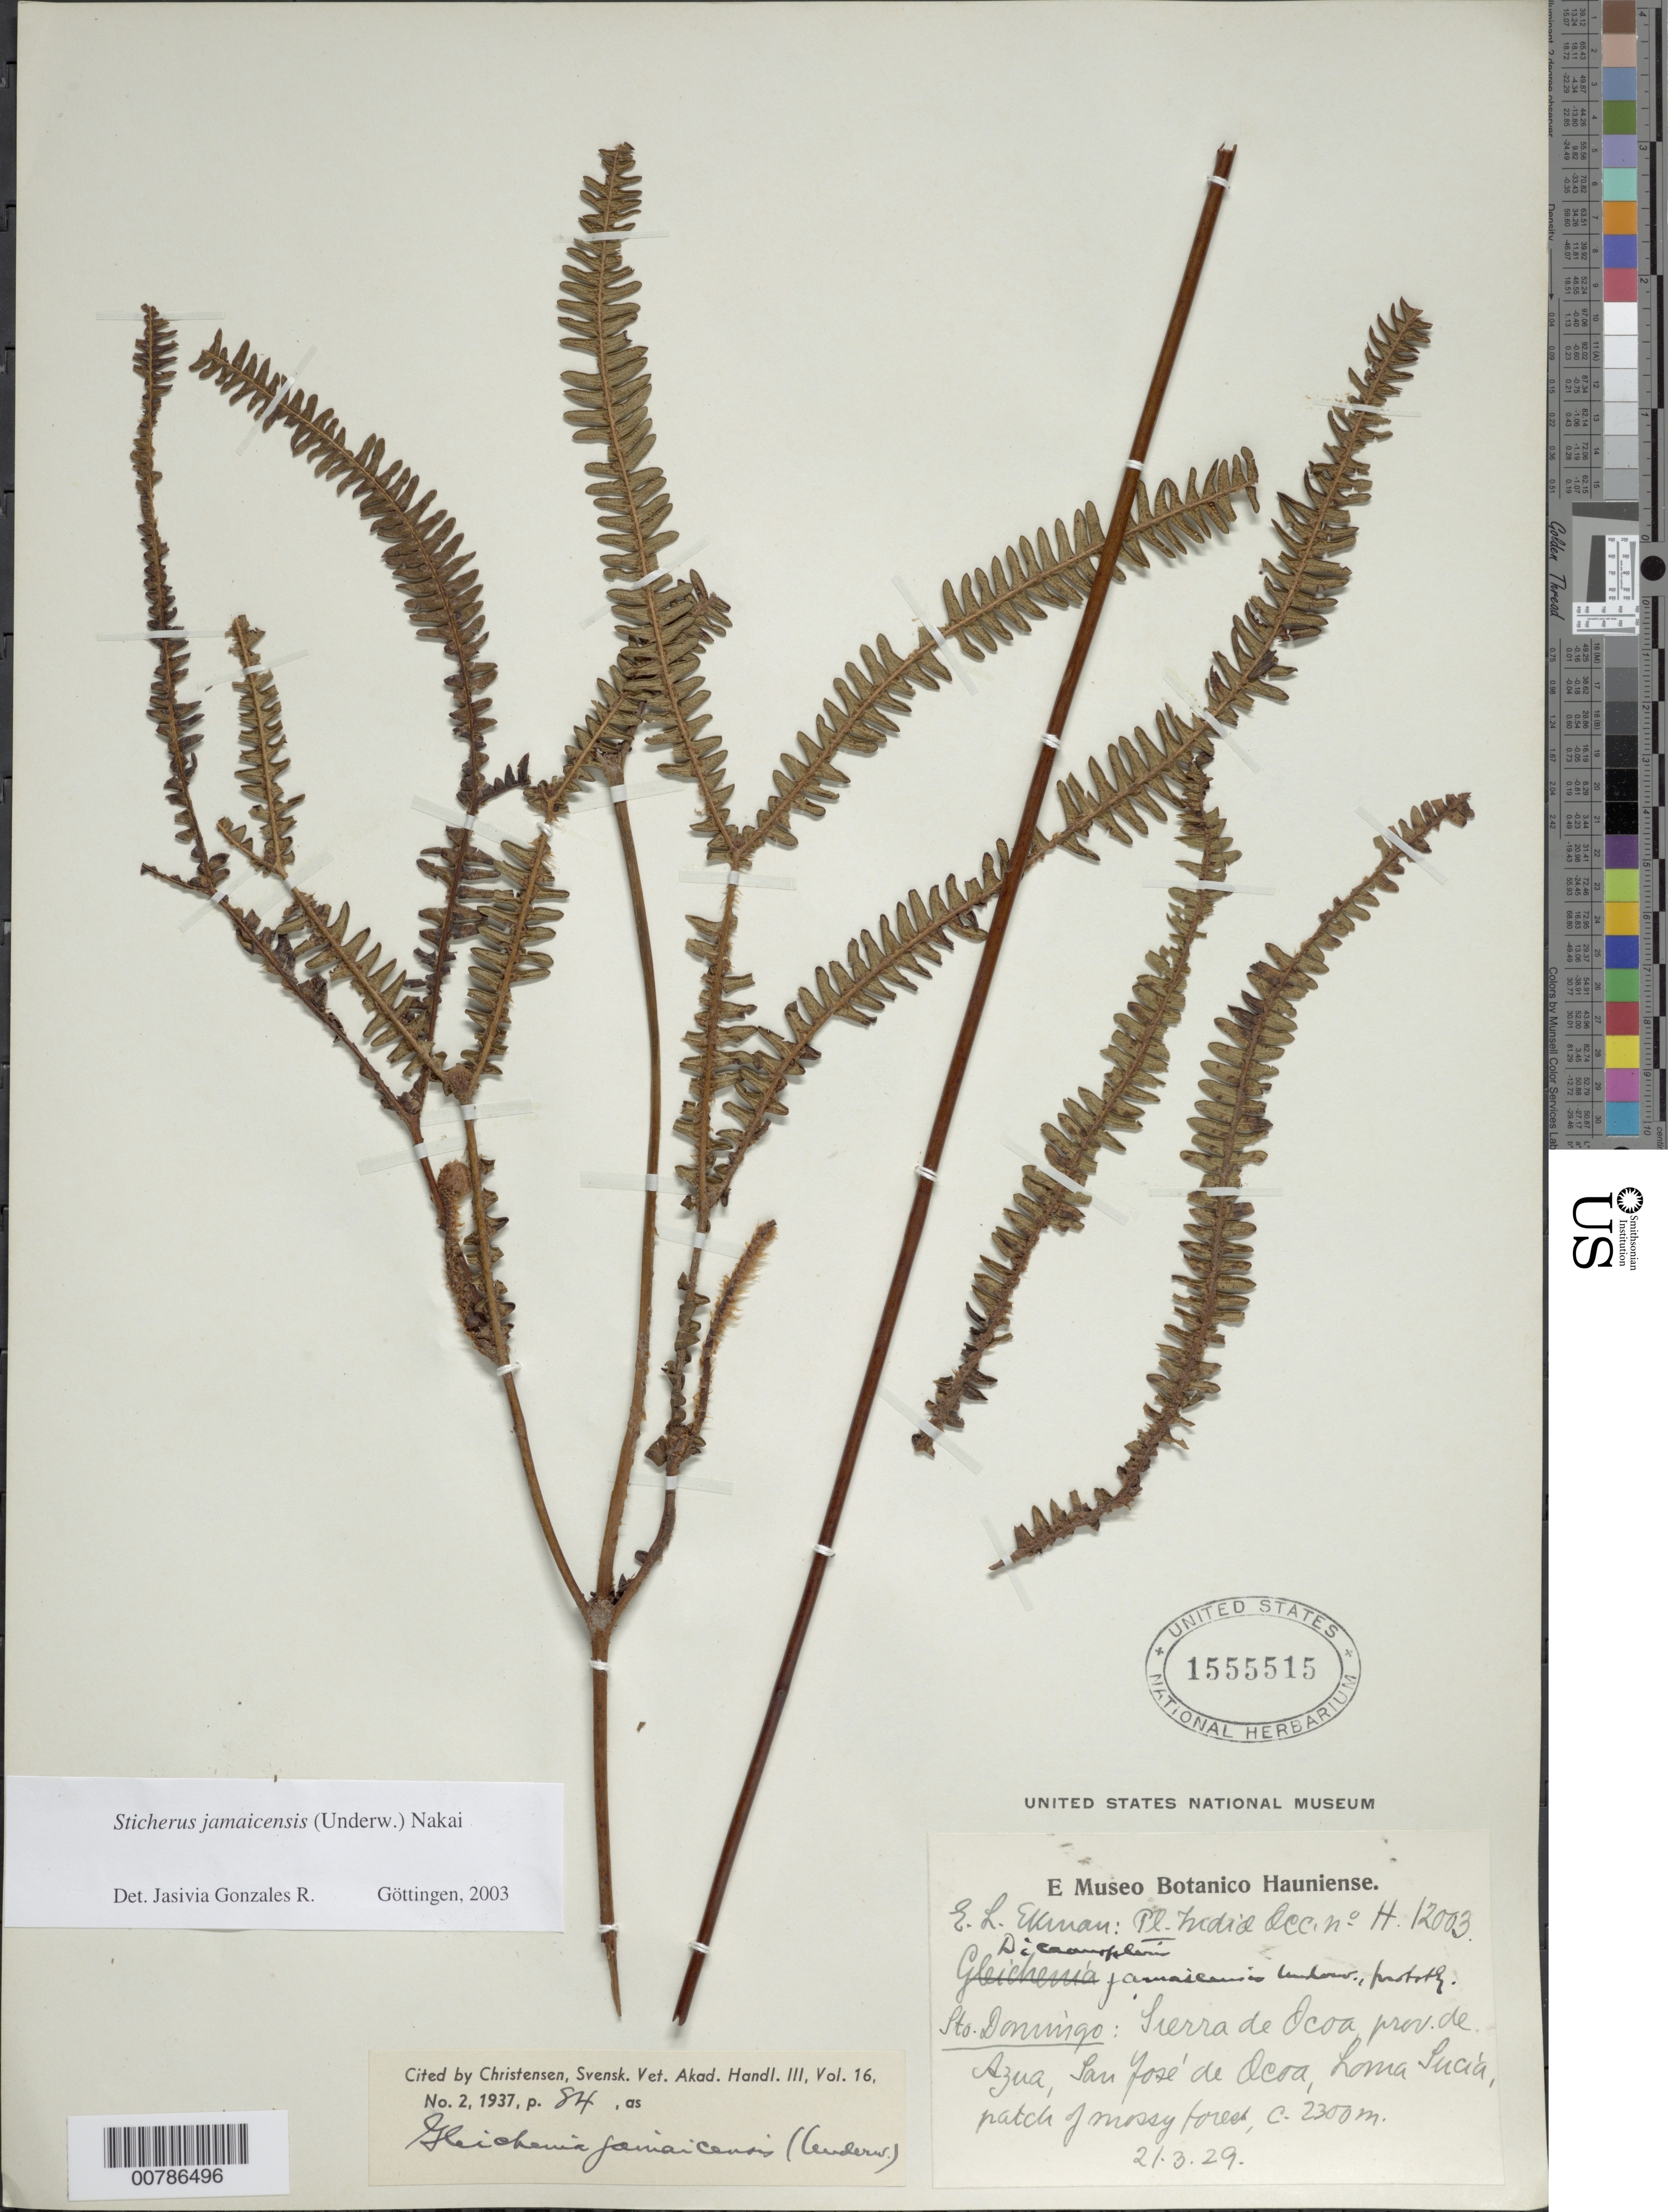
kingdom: Plantae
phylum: Tracheophyta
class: Polypodiopsida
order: Gleicheniales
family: Gleicheniaceae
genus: Sticherus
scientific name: Sticherus jamaicensis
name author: (Underw.) Nakai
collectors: E. L. Ekman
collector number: H 12003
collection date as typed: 21 Mar 1929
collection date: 1929-03-21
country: Dominican Republic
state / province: Azua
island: Hispaniola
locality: Sierra de Ocoa, San José de Ocoa, Loma Lucia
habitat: Patch of mossy forest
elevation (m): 2300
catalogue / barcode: US 1555515